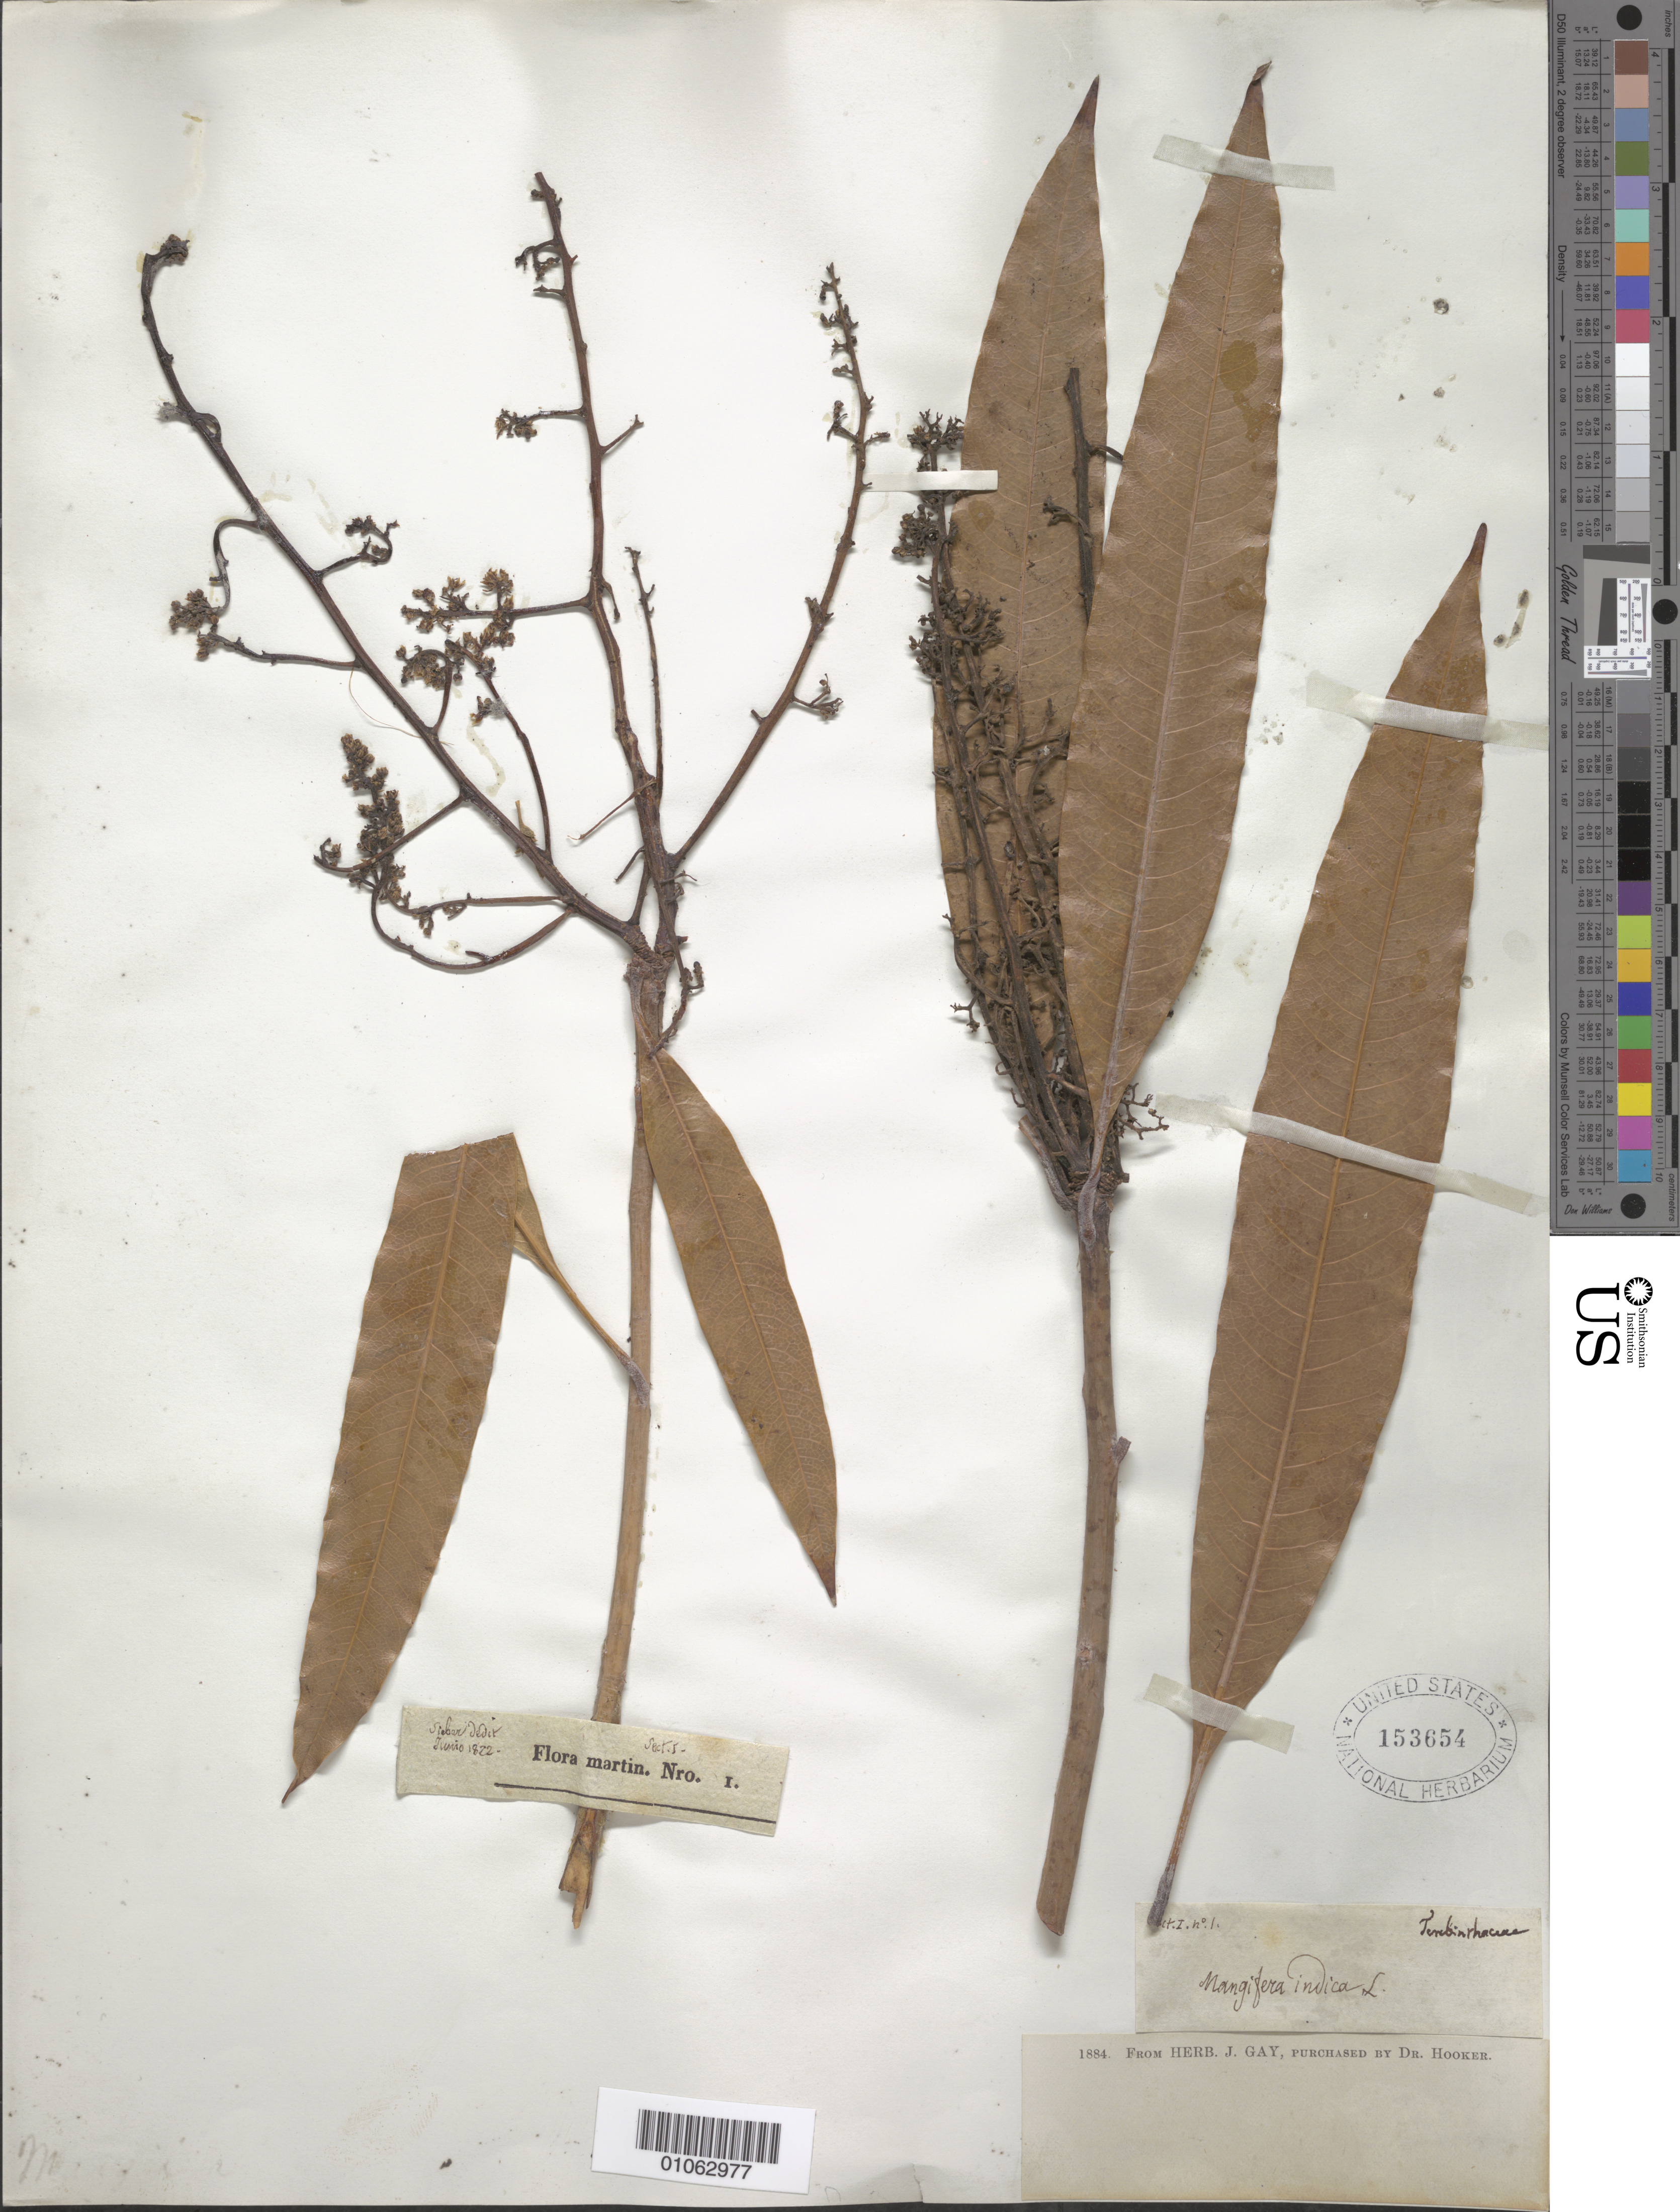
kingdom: Plantae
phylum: Tracheophyta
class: Magnoliopsida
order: Sapindales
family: Anacardiaceae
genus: Mangifera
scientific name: Mangifera indica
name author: L.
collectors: J. D. Hooker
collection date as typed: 01 Jan 1884 to 31 Dec 1884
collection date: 1884-01-01/1884-12-31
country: Martinique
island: Martinique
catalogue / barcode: US 153654